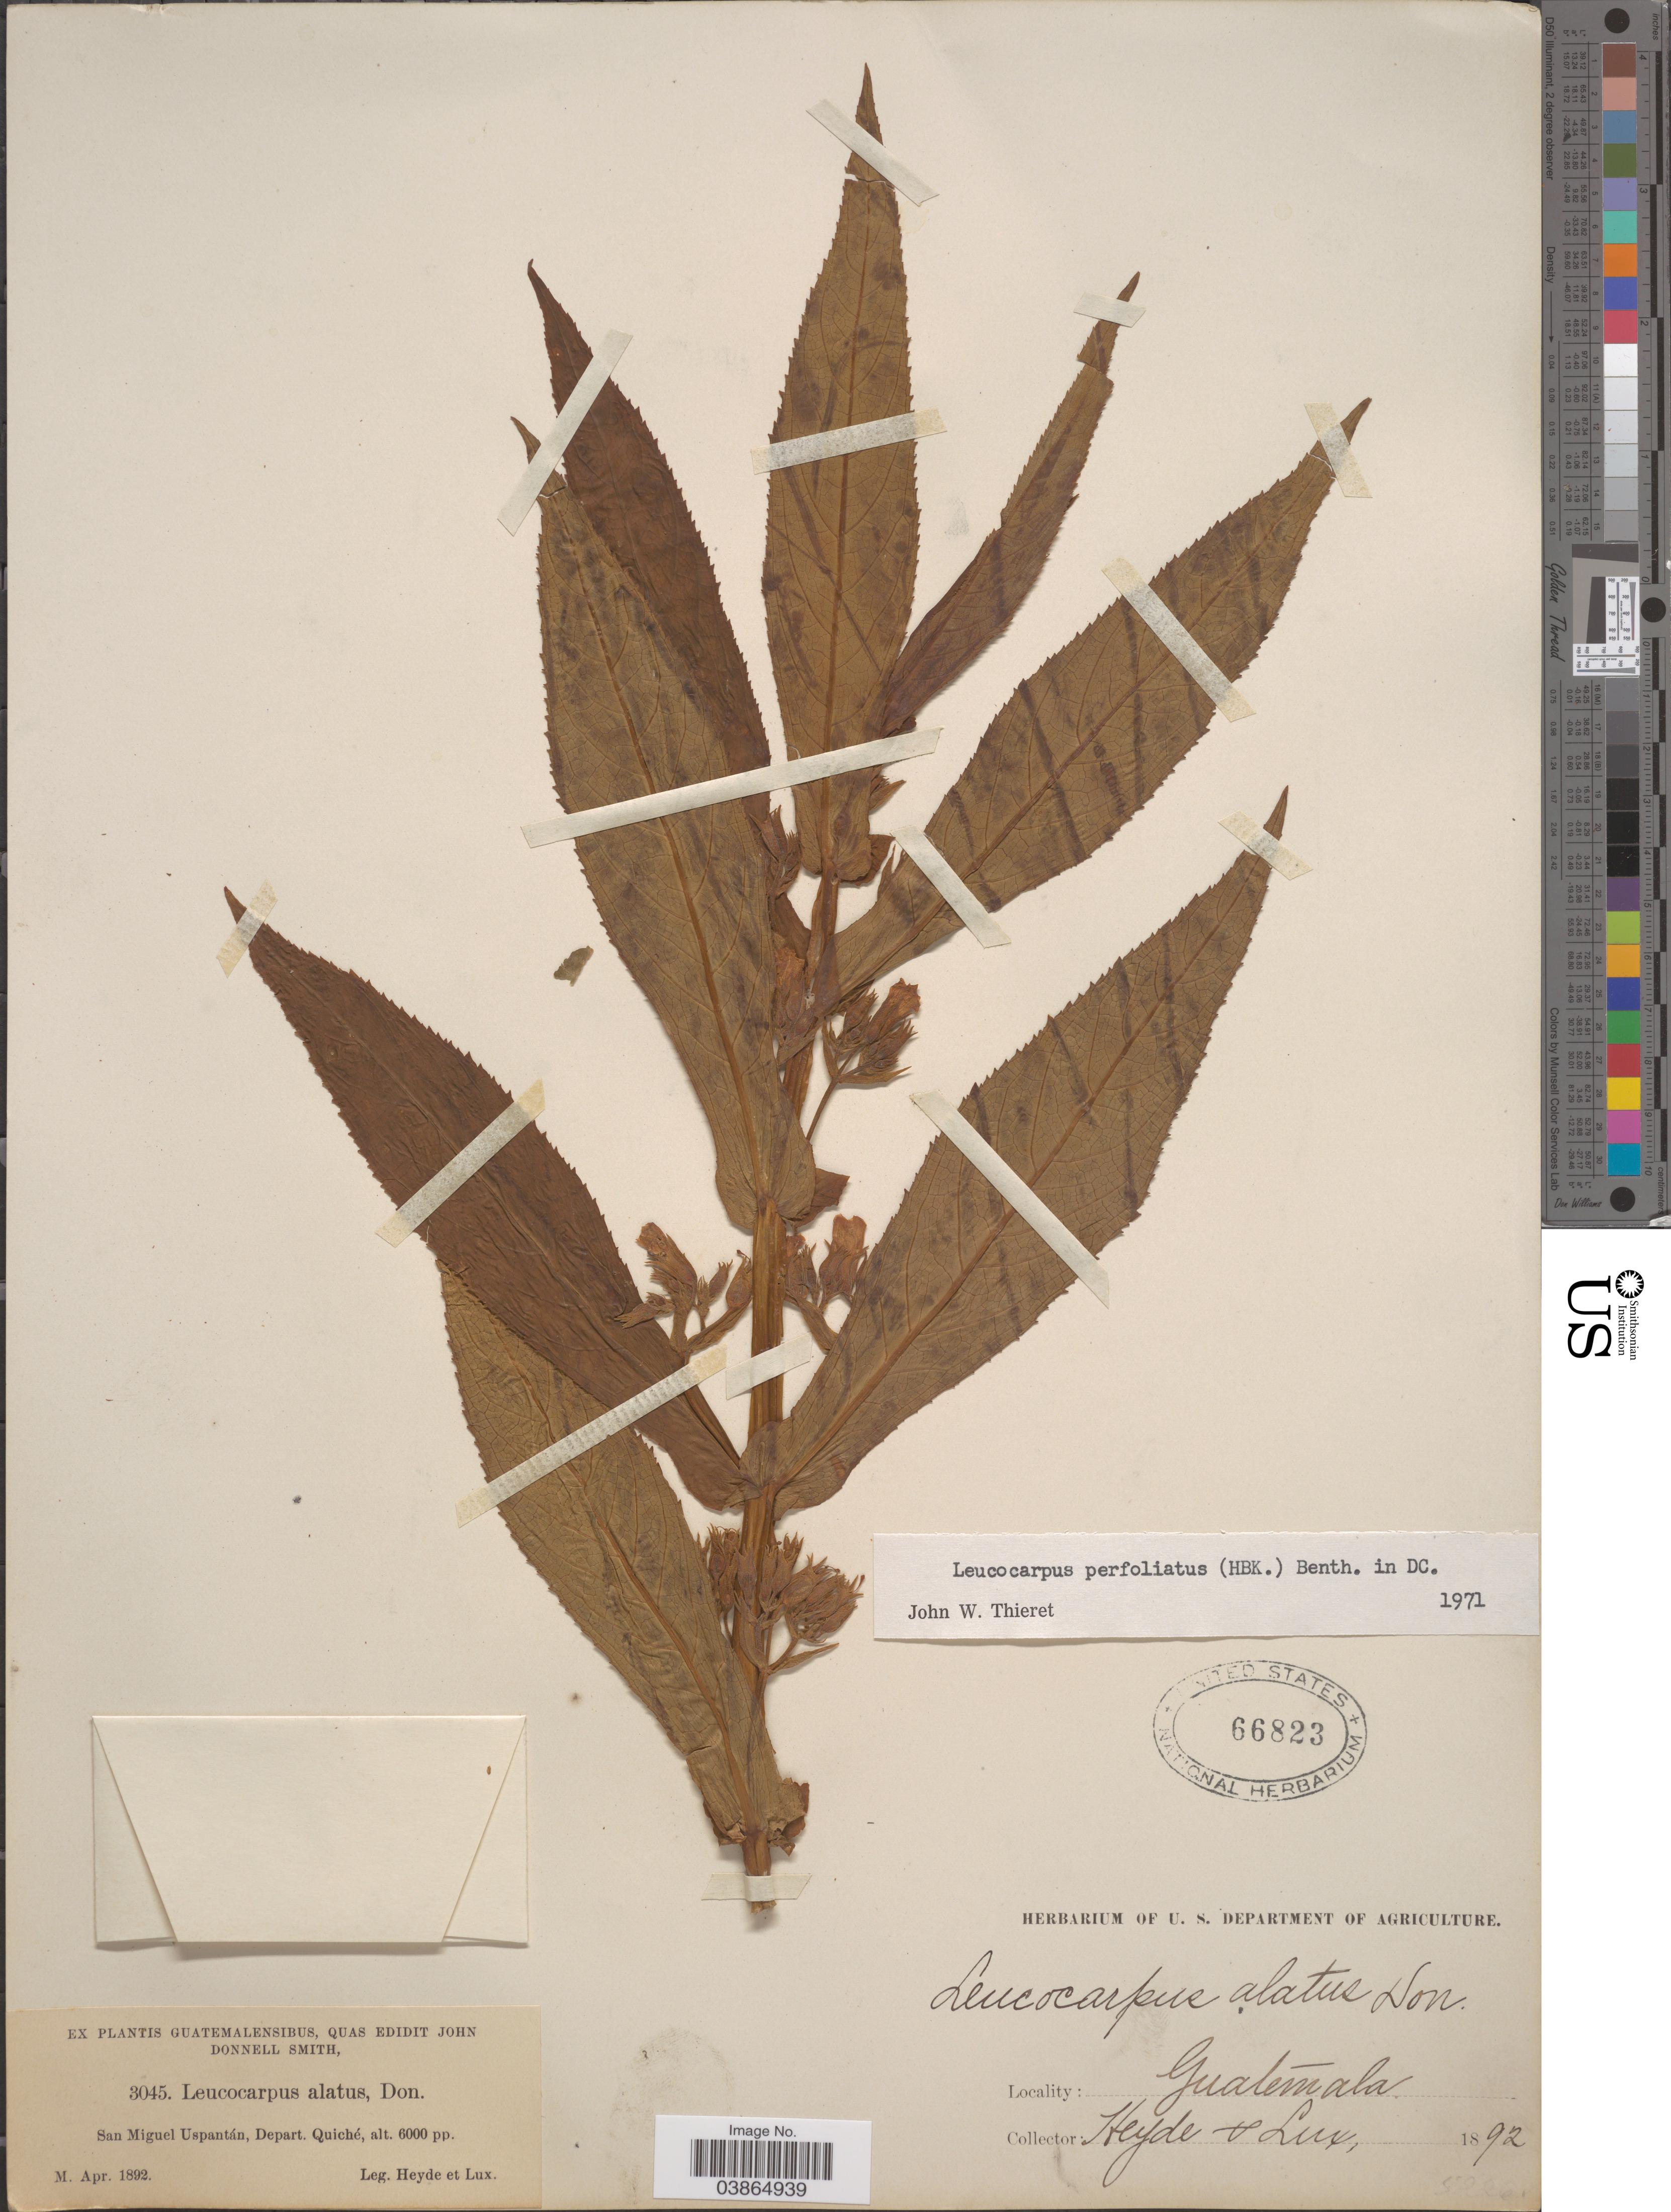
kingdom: Plantae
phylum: Tracheophyta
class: Magnoliopsida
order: Lamiales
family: Phrymaceae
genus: Leucocarpus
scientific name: Leucocarpus perfoliatus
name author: (Kunth) Benth.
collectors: Heyde & Lux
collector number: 3045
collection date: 1892-04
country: Guatemala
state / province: El Quiche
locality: San Miguel Uspantán, Depart. Quiché.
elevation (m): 1829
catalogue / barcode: US 66823